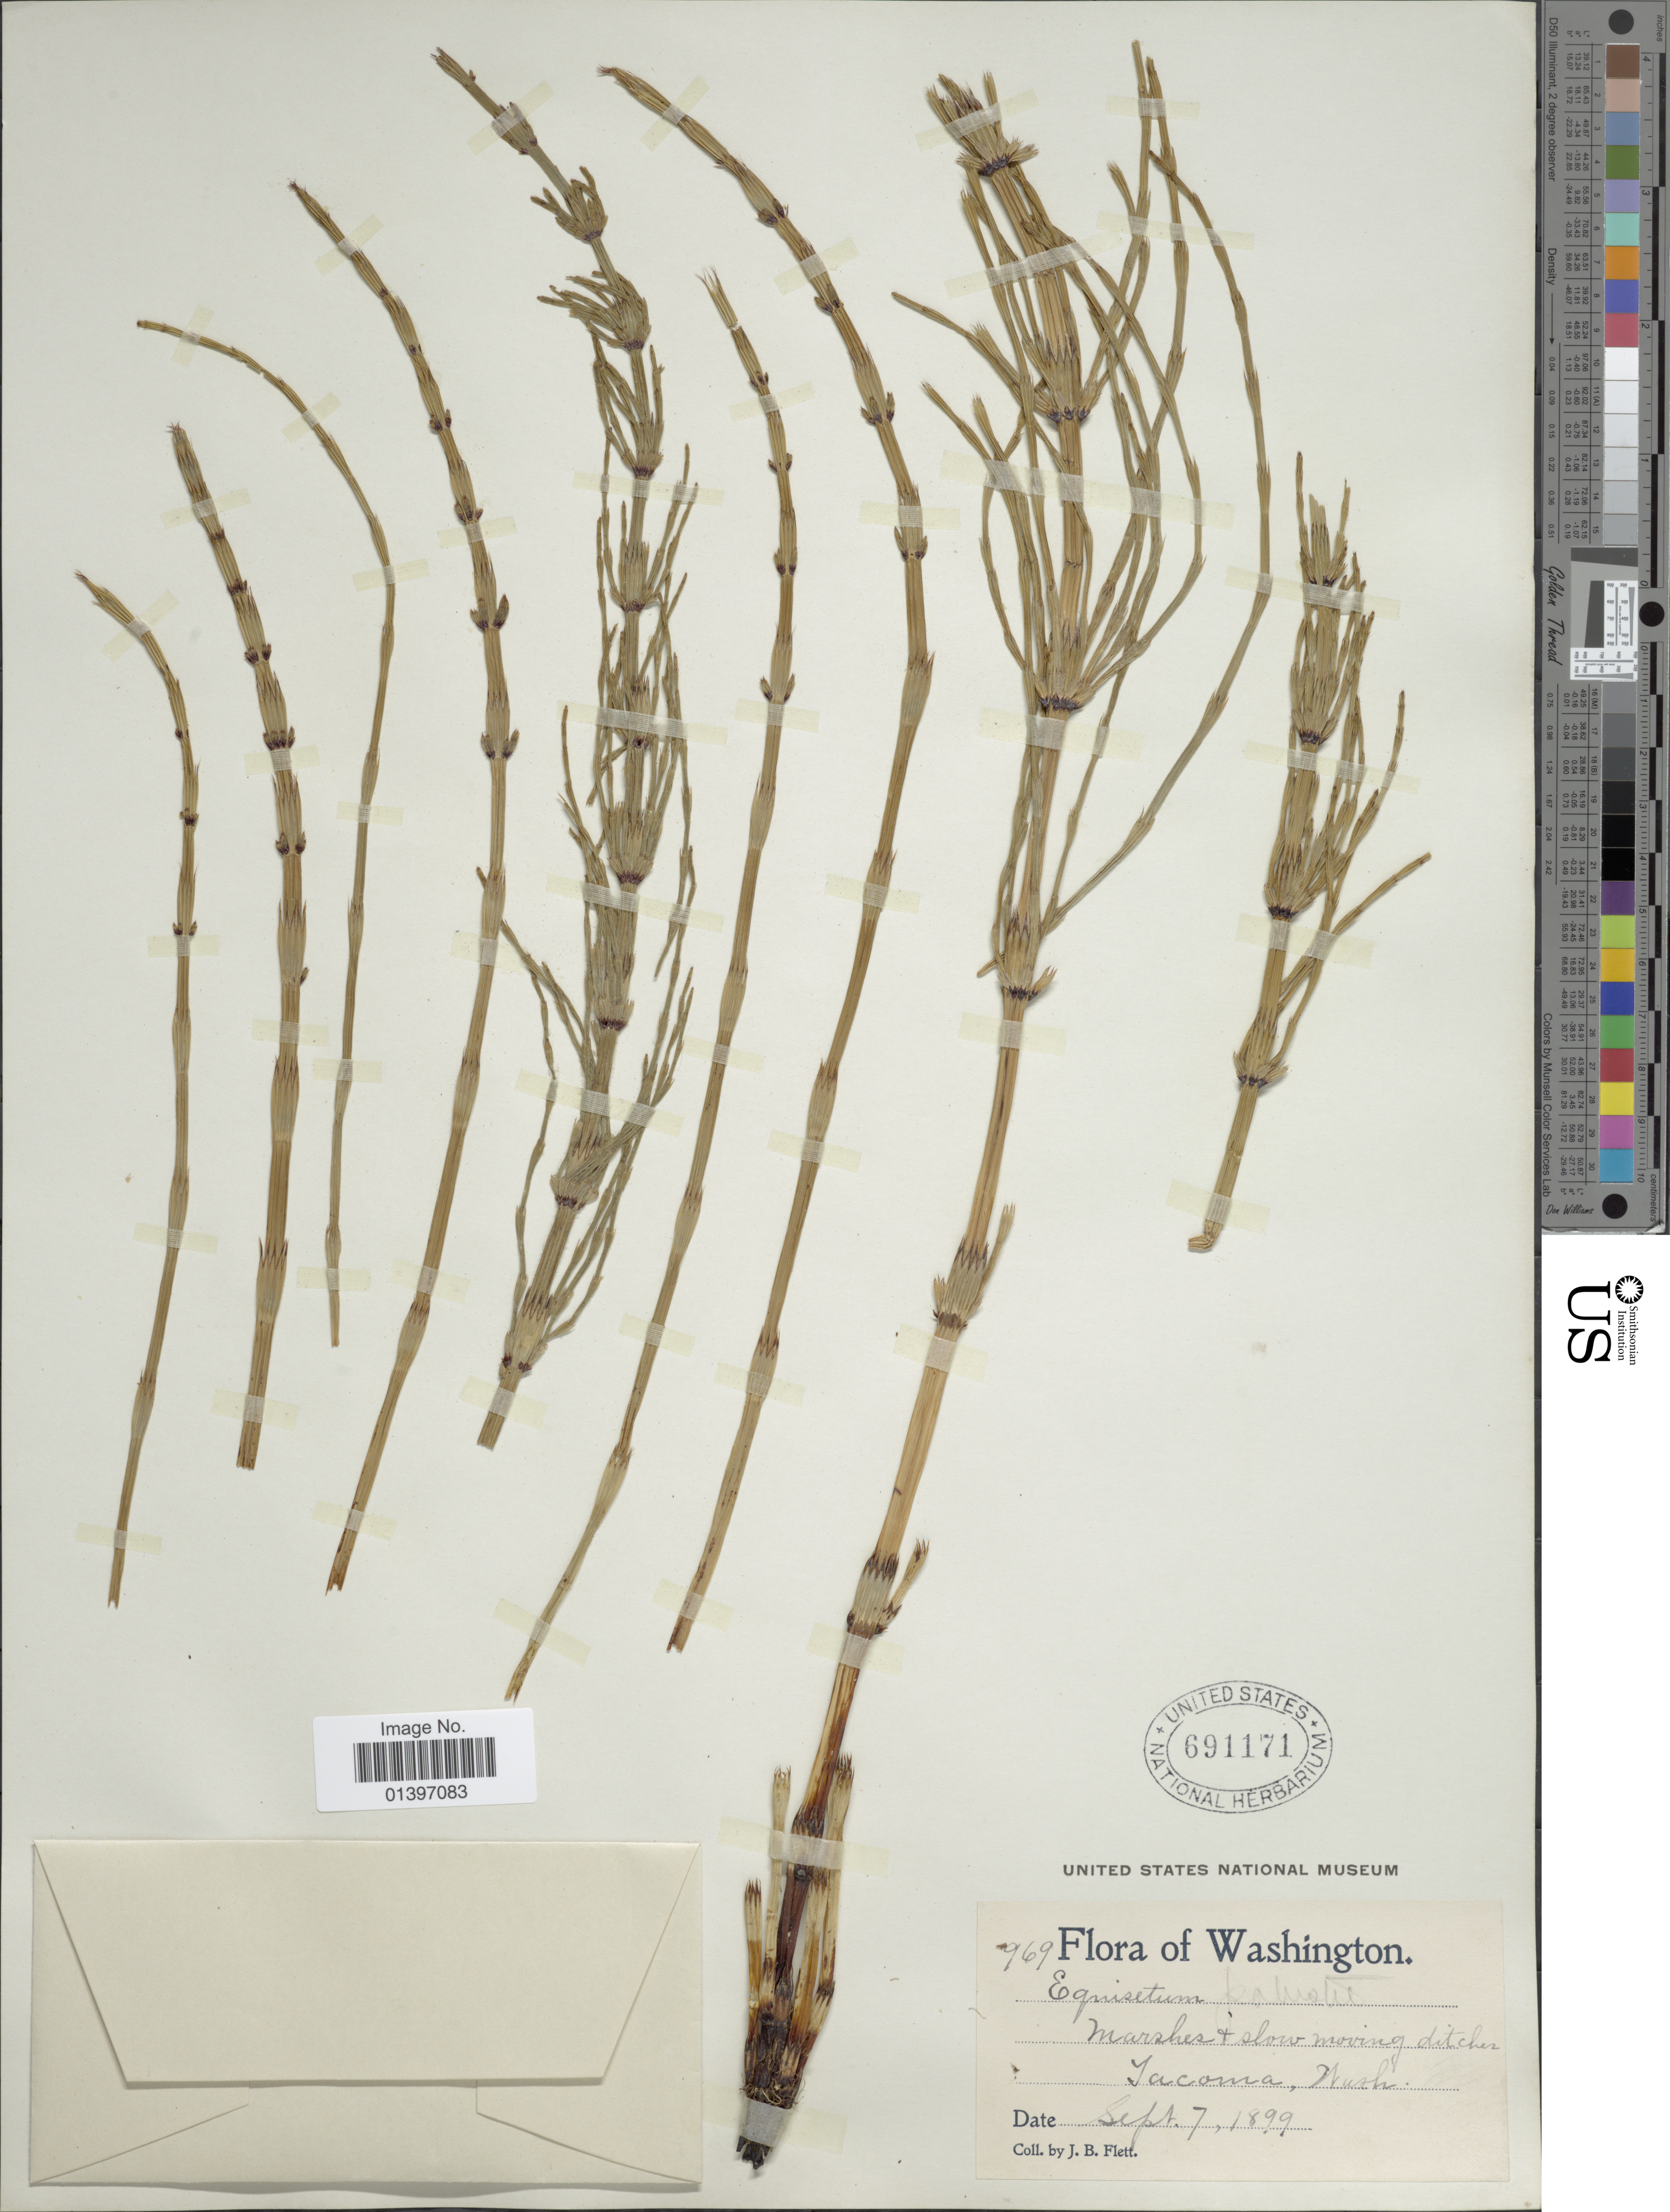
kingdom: Plantae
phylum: Tracheophyta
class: Polypodiopsida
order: Equisetales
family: Equisetaceae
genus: Equisetum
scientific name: Equisetum palustre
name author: L.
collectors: J. Flett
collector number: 969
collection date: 1899-09-07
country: United States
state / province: Washington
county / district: Pierce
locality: Marshes slow moving ditches, Tacoma, Wash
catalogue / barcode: US 691171